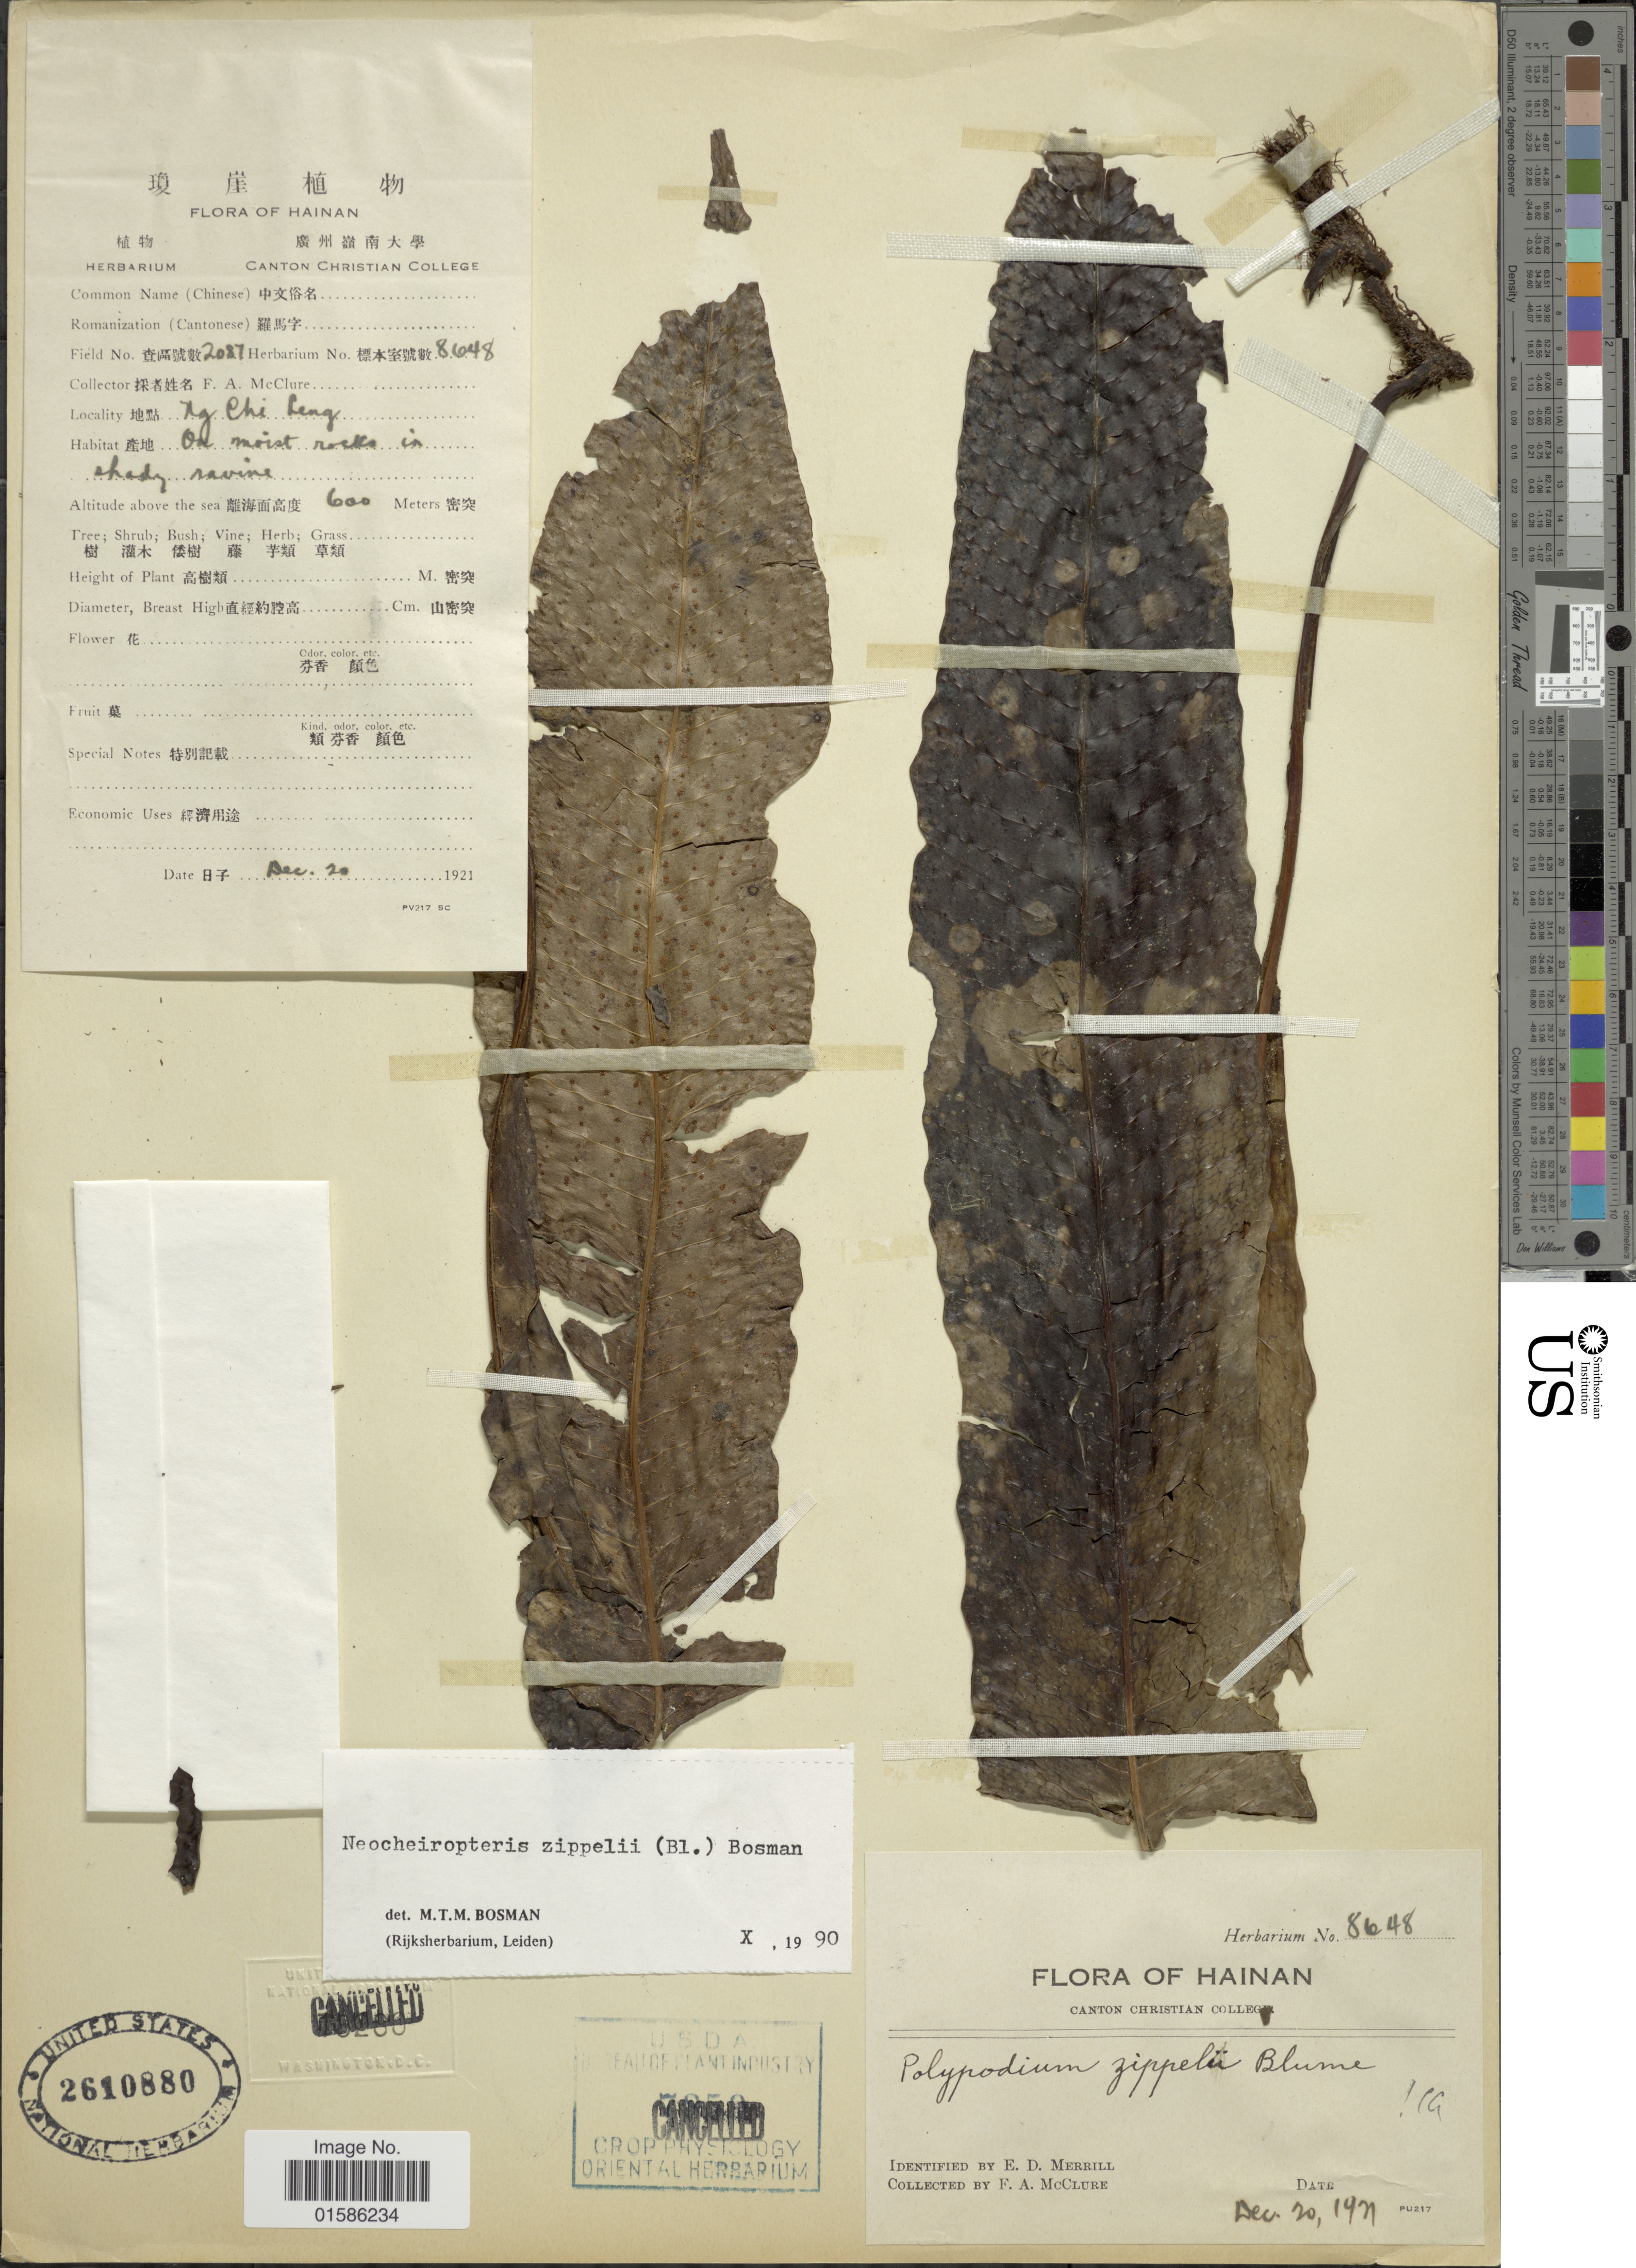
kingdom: Plantae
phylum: Tracheophyta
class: Polypodiopsida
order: Polypodiales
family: Polypodiaceae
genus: Microsorum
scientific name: Microsorum zippelii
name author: (Blume) Ching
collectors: F. A. McClure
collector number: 2037/8648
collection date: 1921-12-20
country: China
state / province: Hainan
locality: Ng Chi Leng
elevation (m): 600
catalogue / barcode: US 2610880